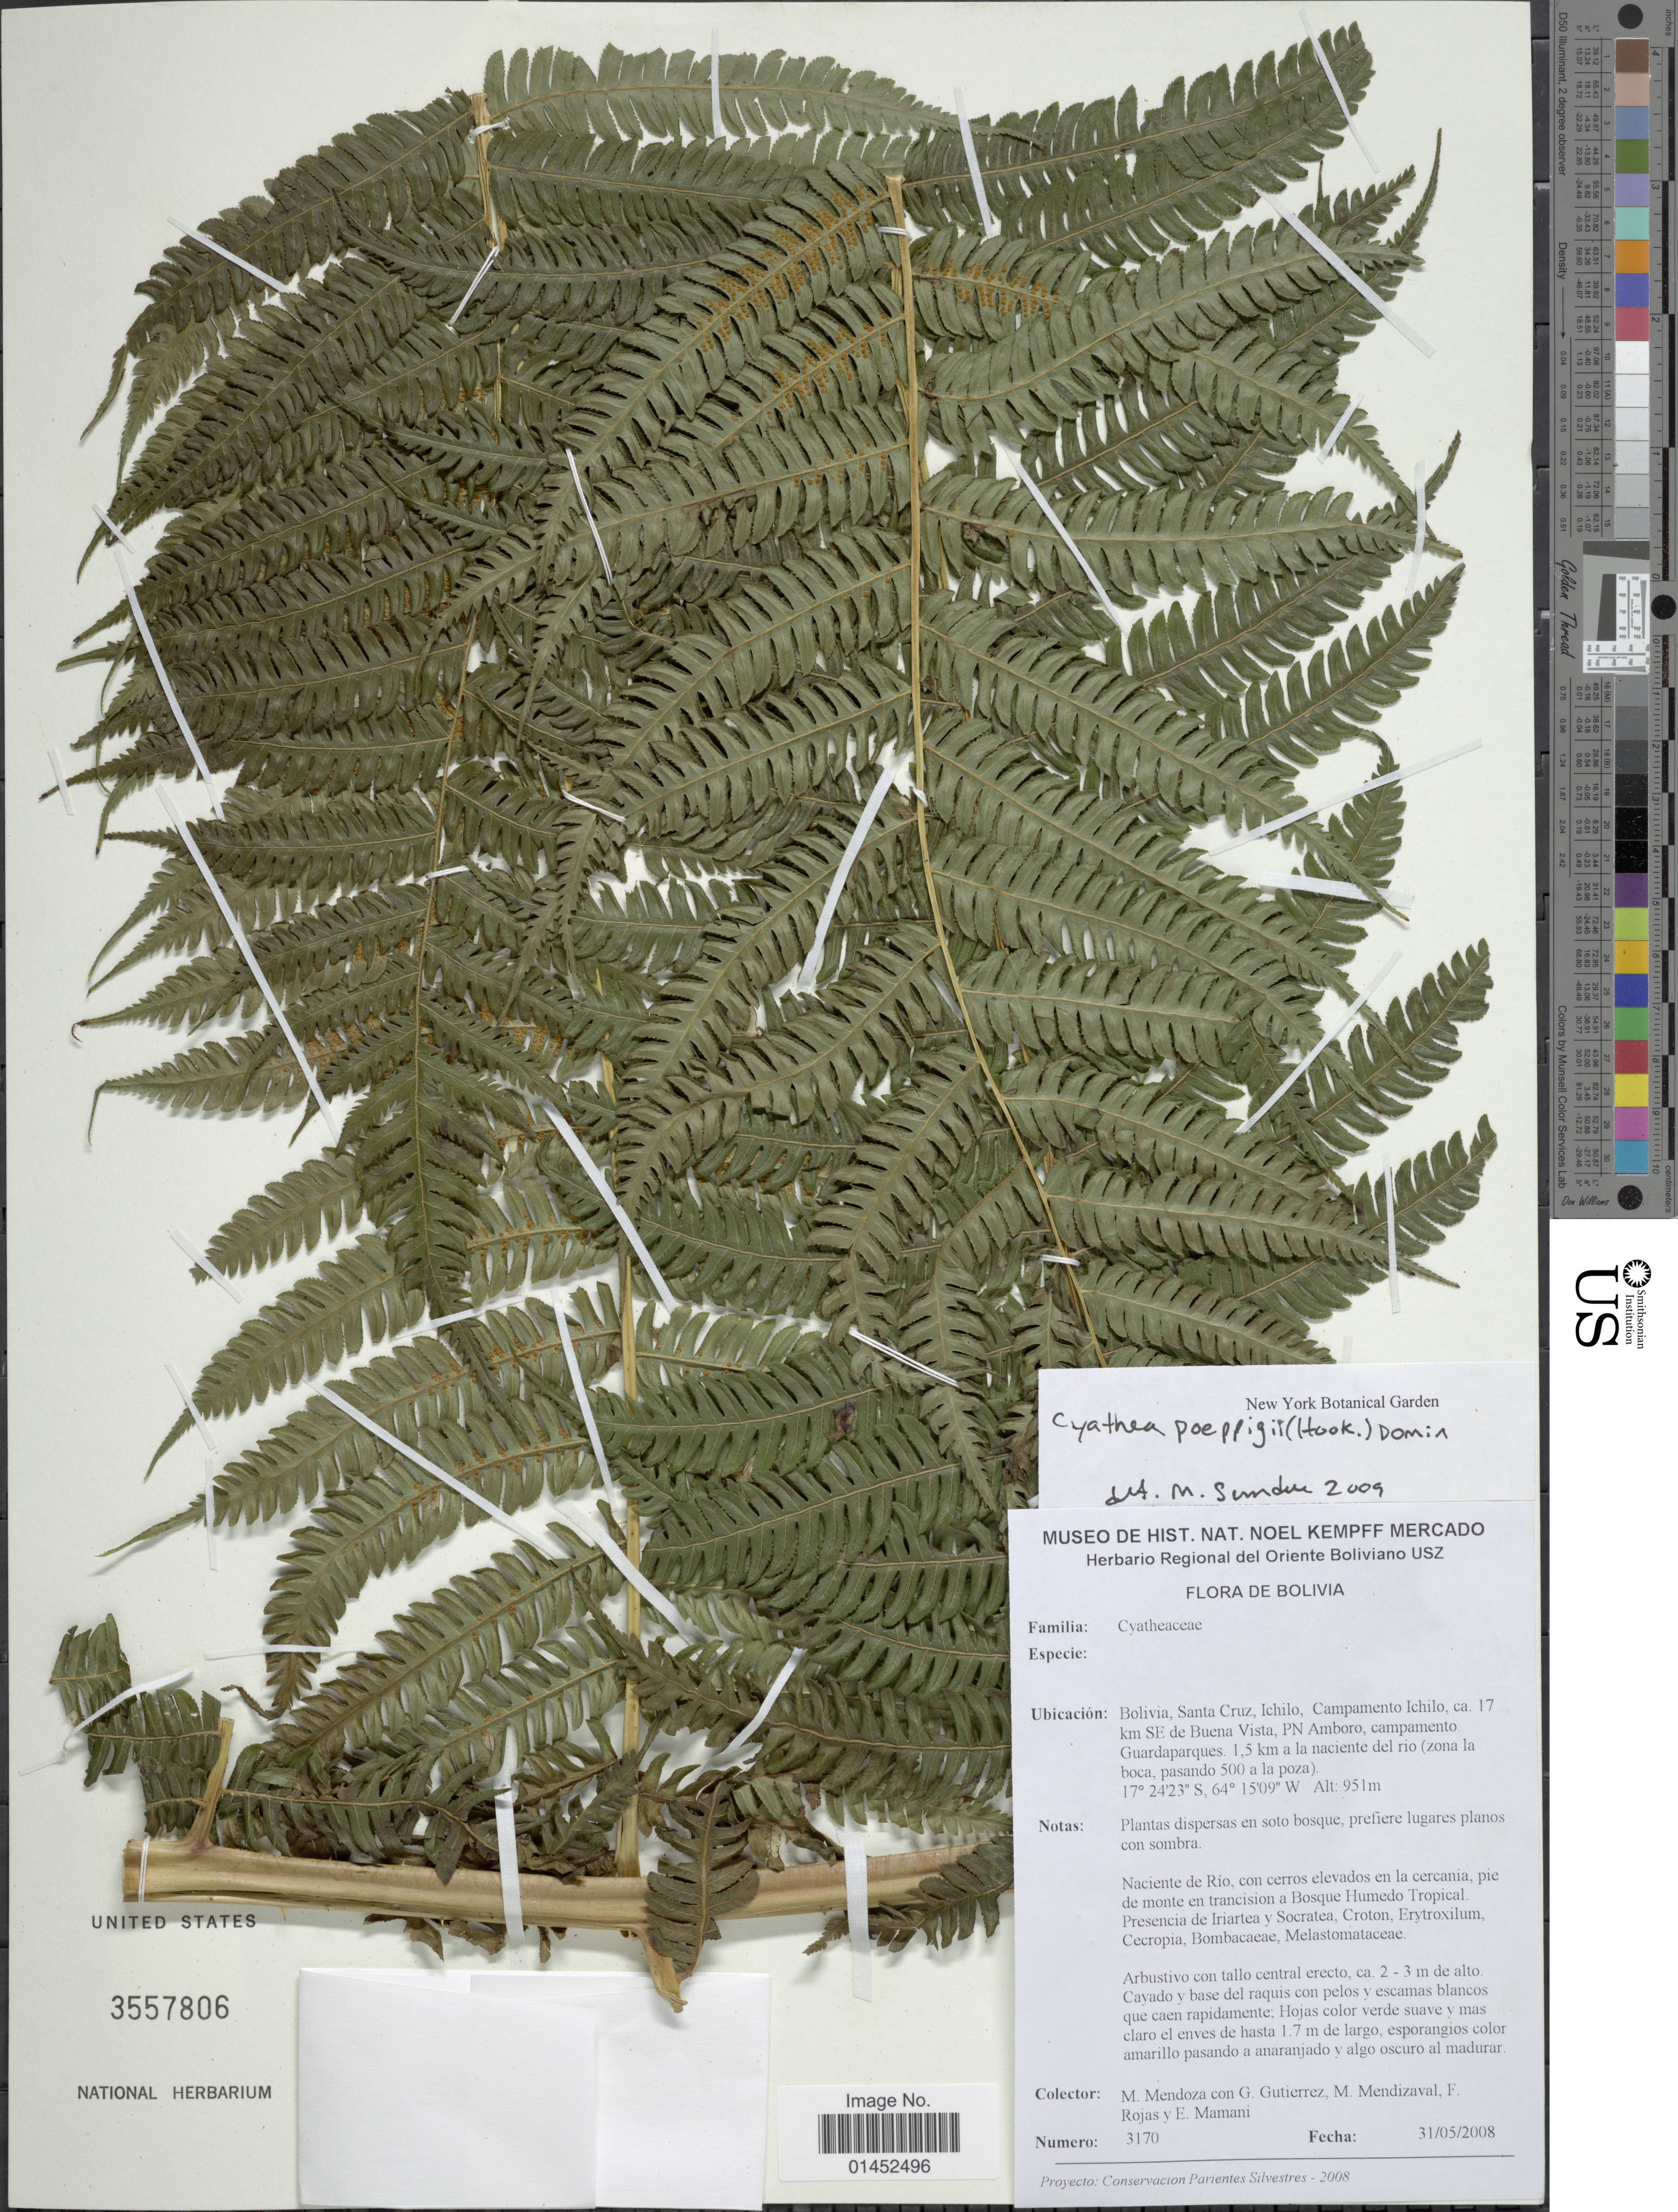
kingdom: Plantae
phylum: Tracheophyta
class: Polypodiopsida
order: Cyatheales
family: Cyatheaceae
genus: Cyathea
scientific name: Cyathea poeppigii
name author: (Hook.) Domin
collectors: M. Mendoza, G. Gutierrez, M. Mendizaval, F. Rojas & E. Mamani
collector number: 3170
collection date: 2008-05-31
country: Bolivia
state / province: Santa Cruz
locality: Ichilo, Campamento Ichilo ca. 17 km SE de Buena Vista, PN Amboro, campamento Guardaparques. 1.5 km a la naciente del rio (zona la boca oasando 500 a la poza)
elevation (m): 951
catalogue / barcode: US 3557806